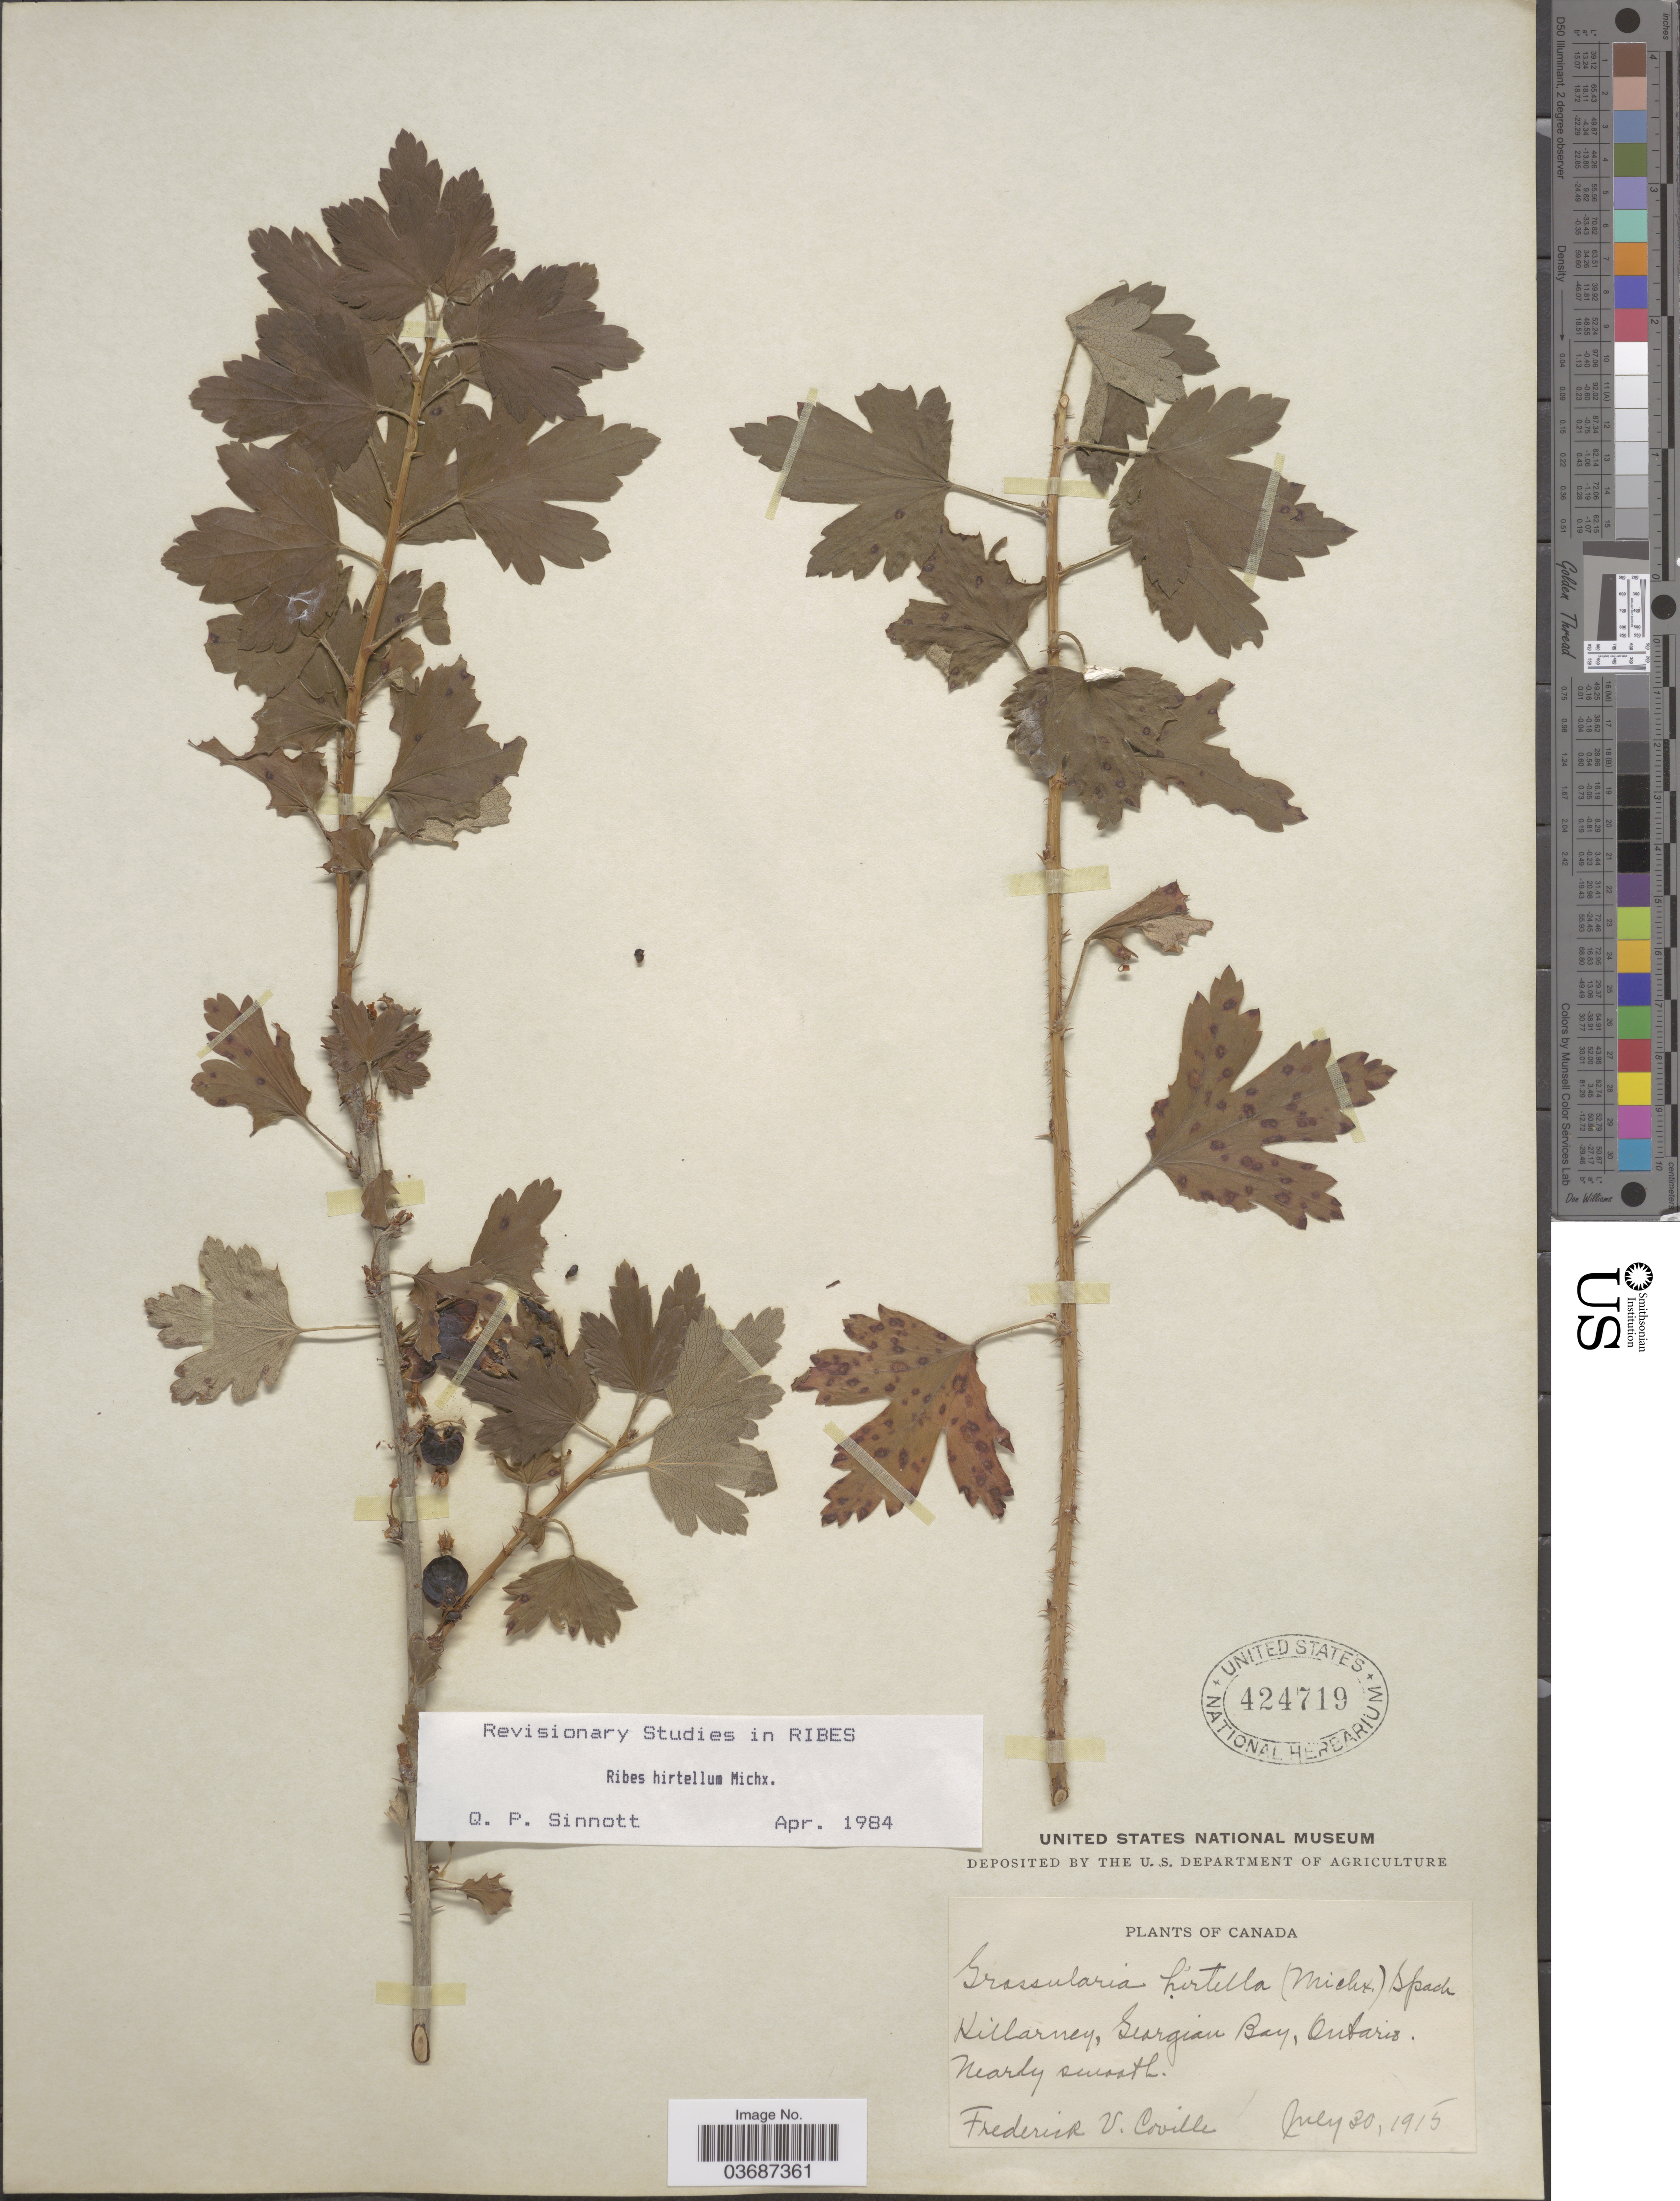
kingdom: Plantae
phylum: Tracheophyta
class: Magnoliopsida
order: Saxifragales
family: Grossulariaceae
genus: Ribes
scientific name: Ribes hirtellum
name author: Michx.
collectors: F. V. Coville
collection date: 1915-07-30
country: Canada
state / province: Ontario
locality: Killarney, Georgian Bay.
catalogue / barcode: US 424719